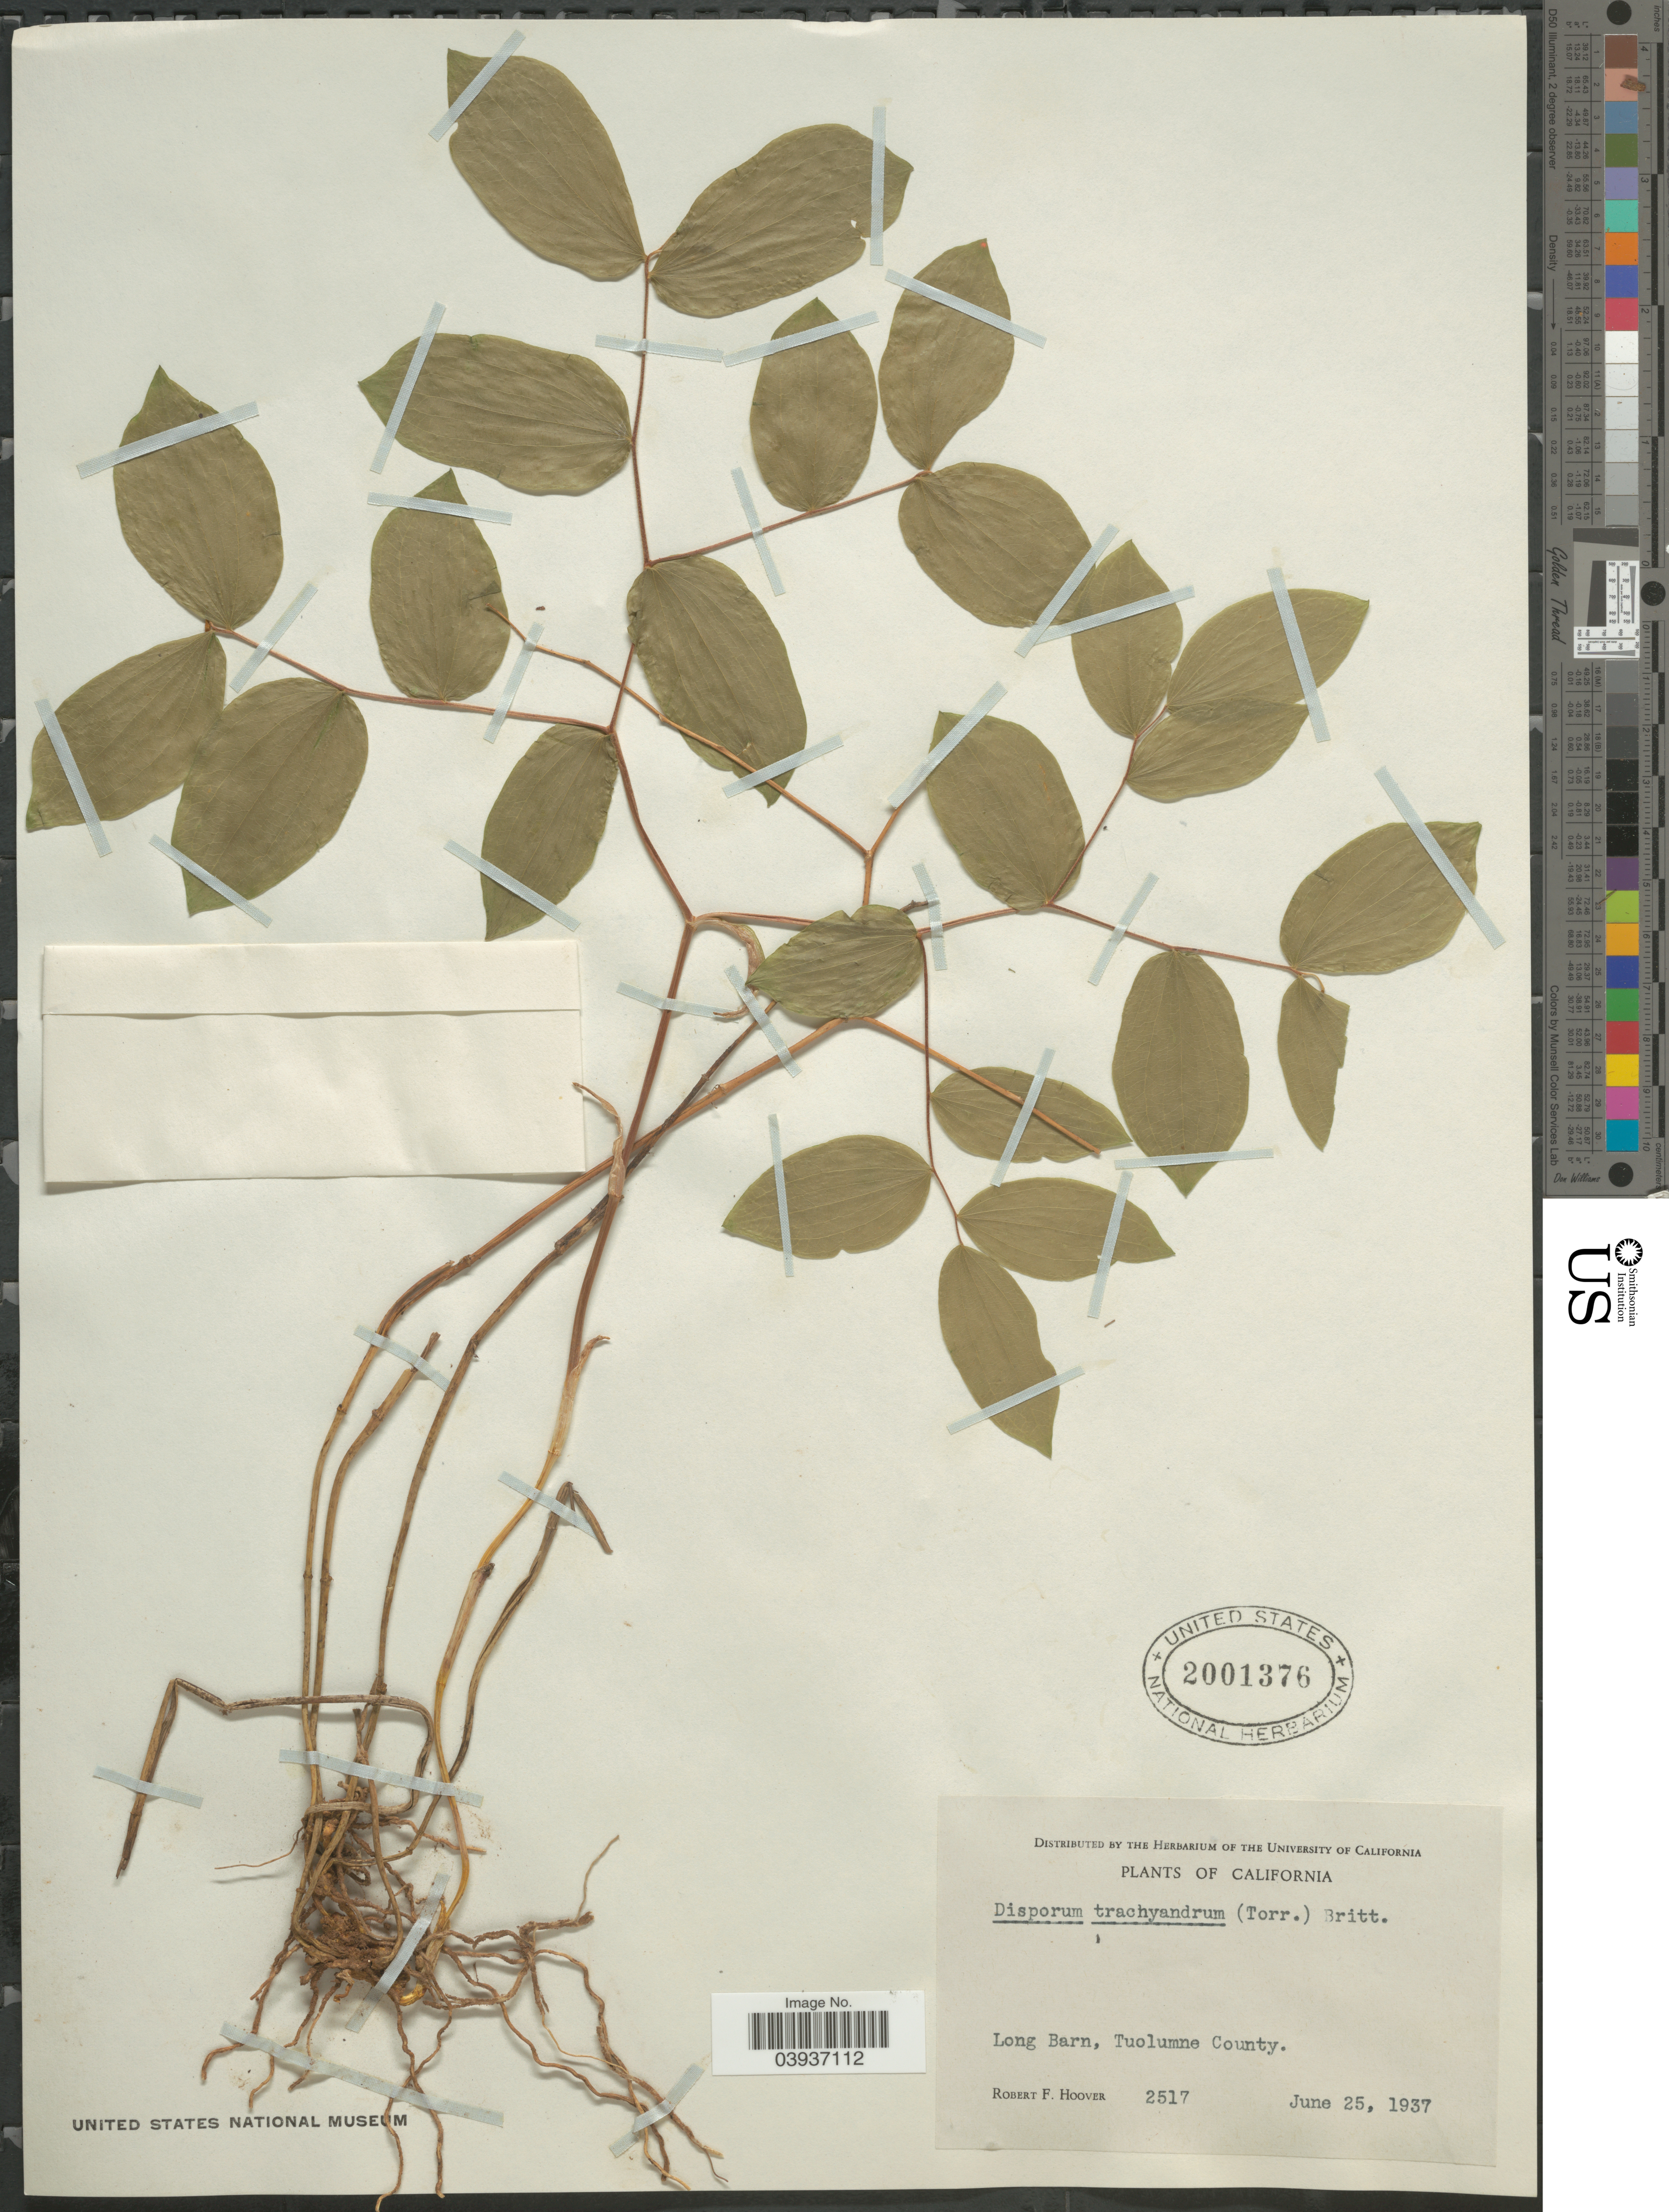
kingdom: Plantae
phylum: Tracheophyta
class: Liliopsida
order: Liliales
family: Colchicaceae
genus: Disporum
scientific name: Disporum hookeri var. trachyandrum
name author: (Torr.) Q. Jones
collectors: R. F. Hoover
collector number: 2517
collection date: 1937-06-25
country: United States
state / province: California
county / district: Tuolumne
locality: Long Barn, Tuolumne County.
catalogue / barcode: US 2001376